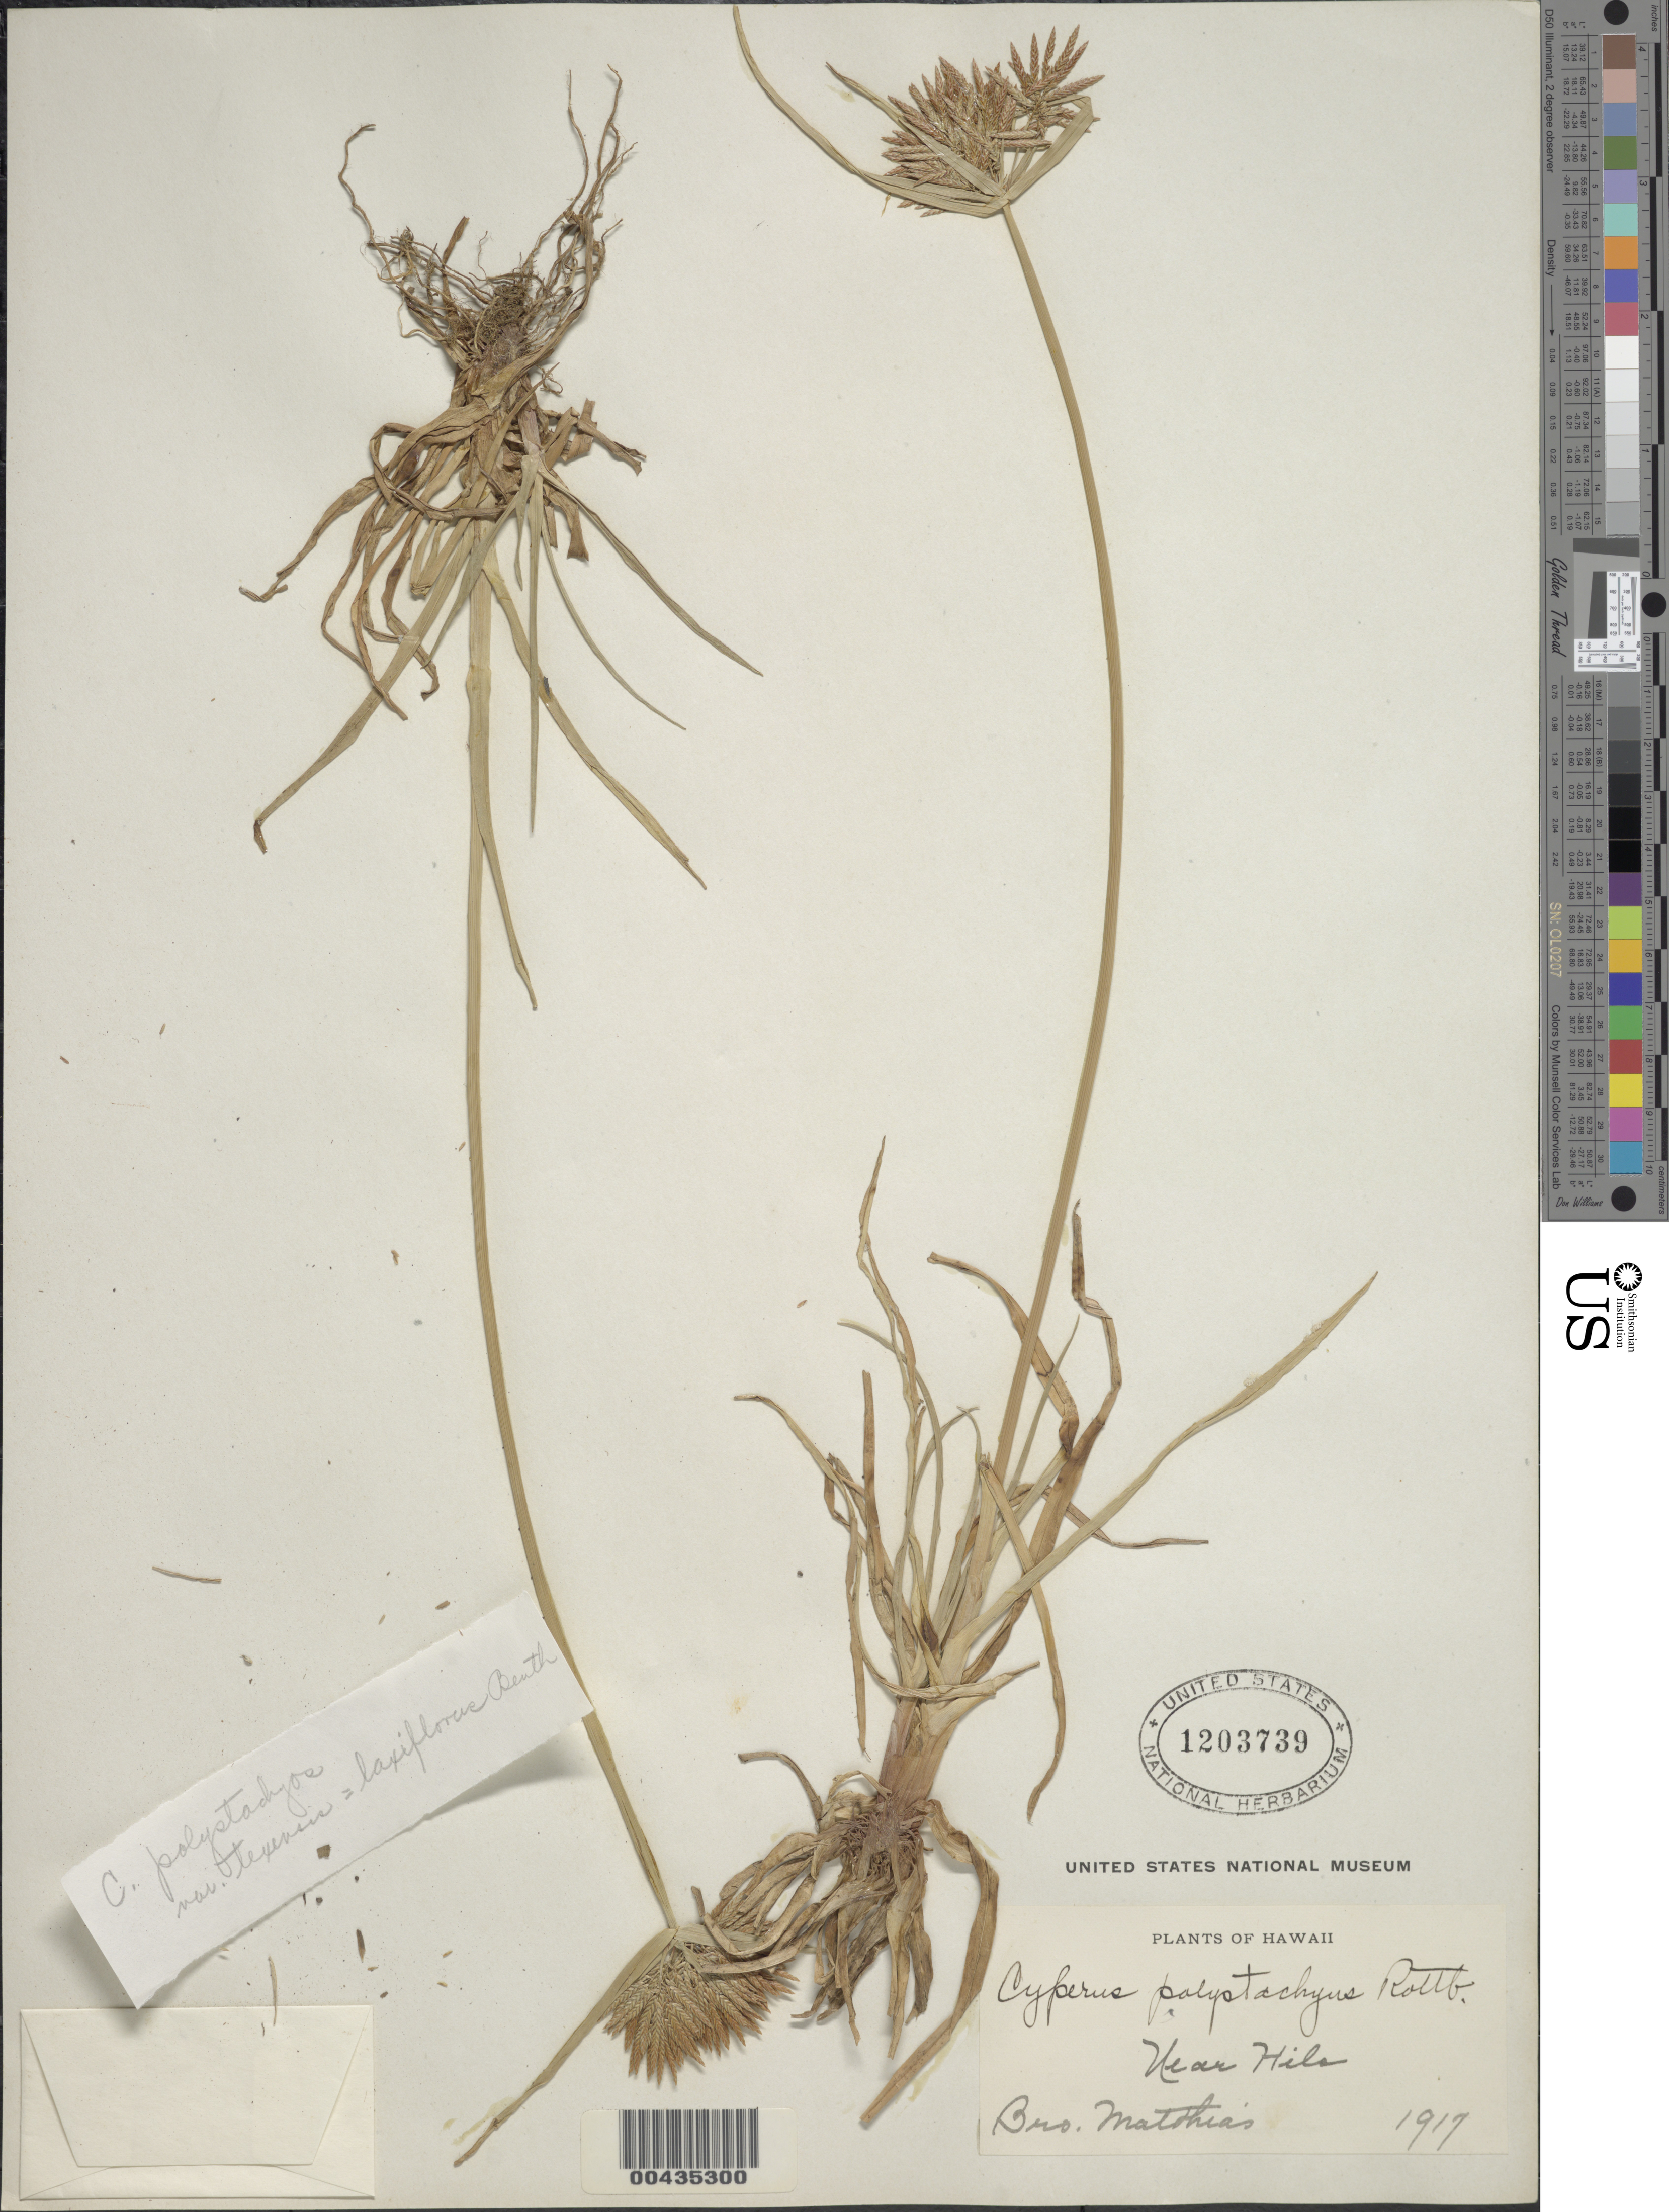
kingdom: Plantae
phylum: Tracheophyta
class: Liliopsida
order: Poales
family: Cyperaceae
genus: Cyperus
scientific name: Cyperus polystachyos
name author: Rottb.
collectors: B. Matthias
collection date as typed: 1917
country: United States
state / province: Hawaii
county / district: Hawaii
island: Hawaii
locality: Near Hilo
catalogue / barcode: US 1203739